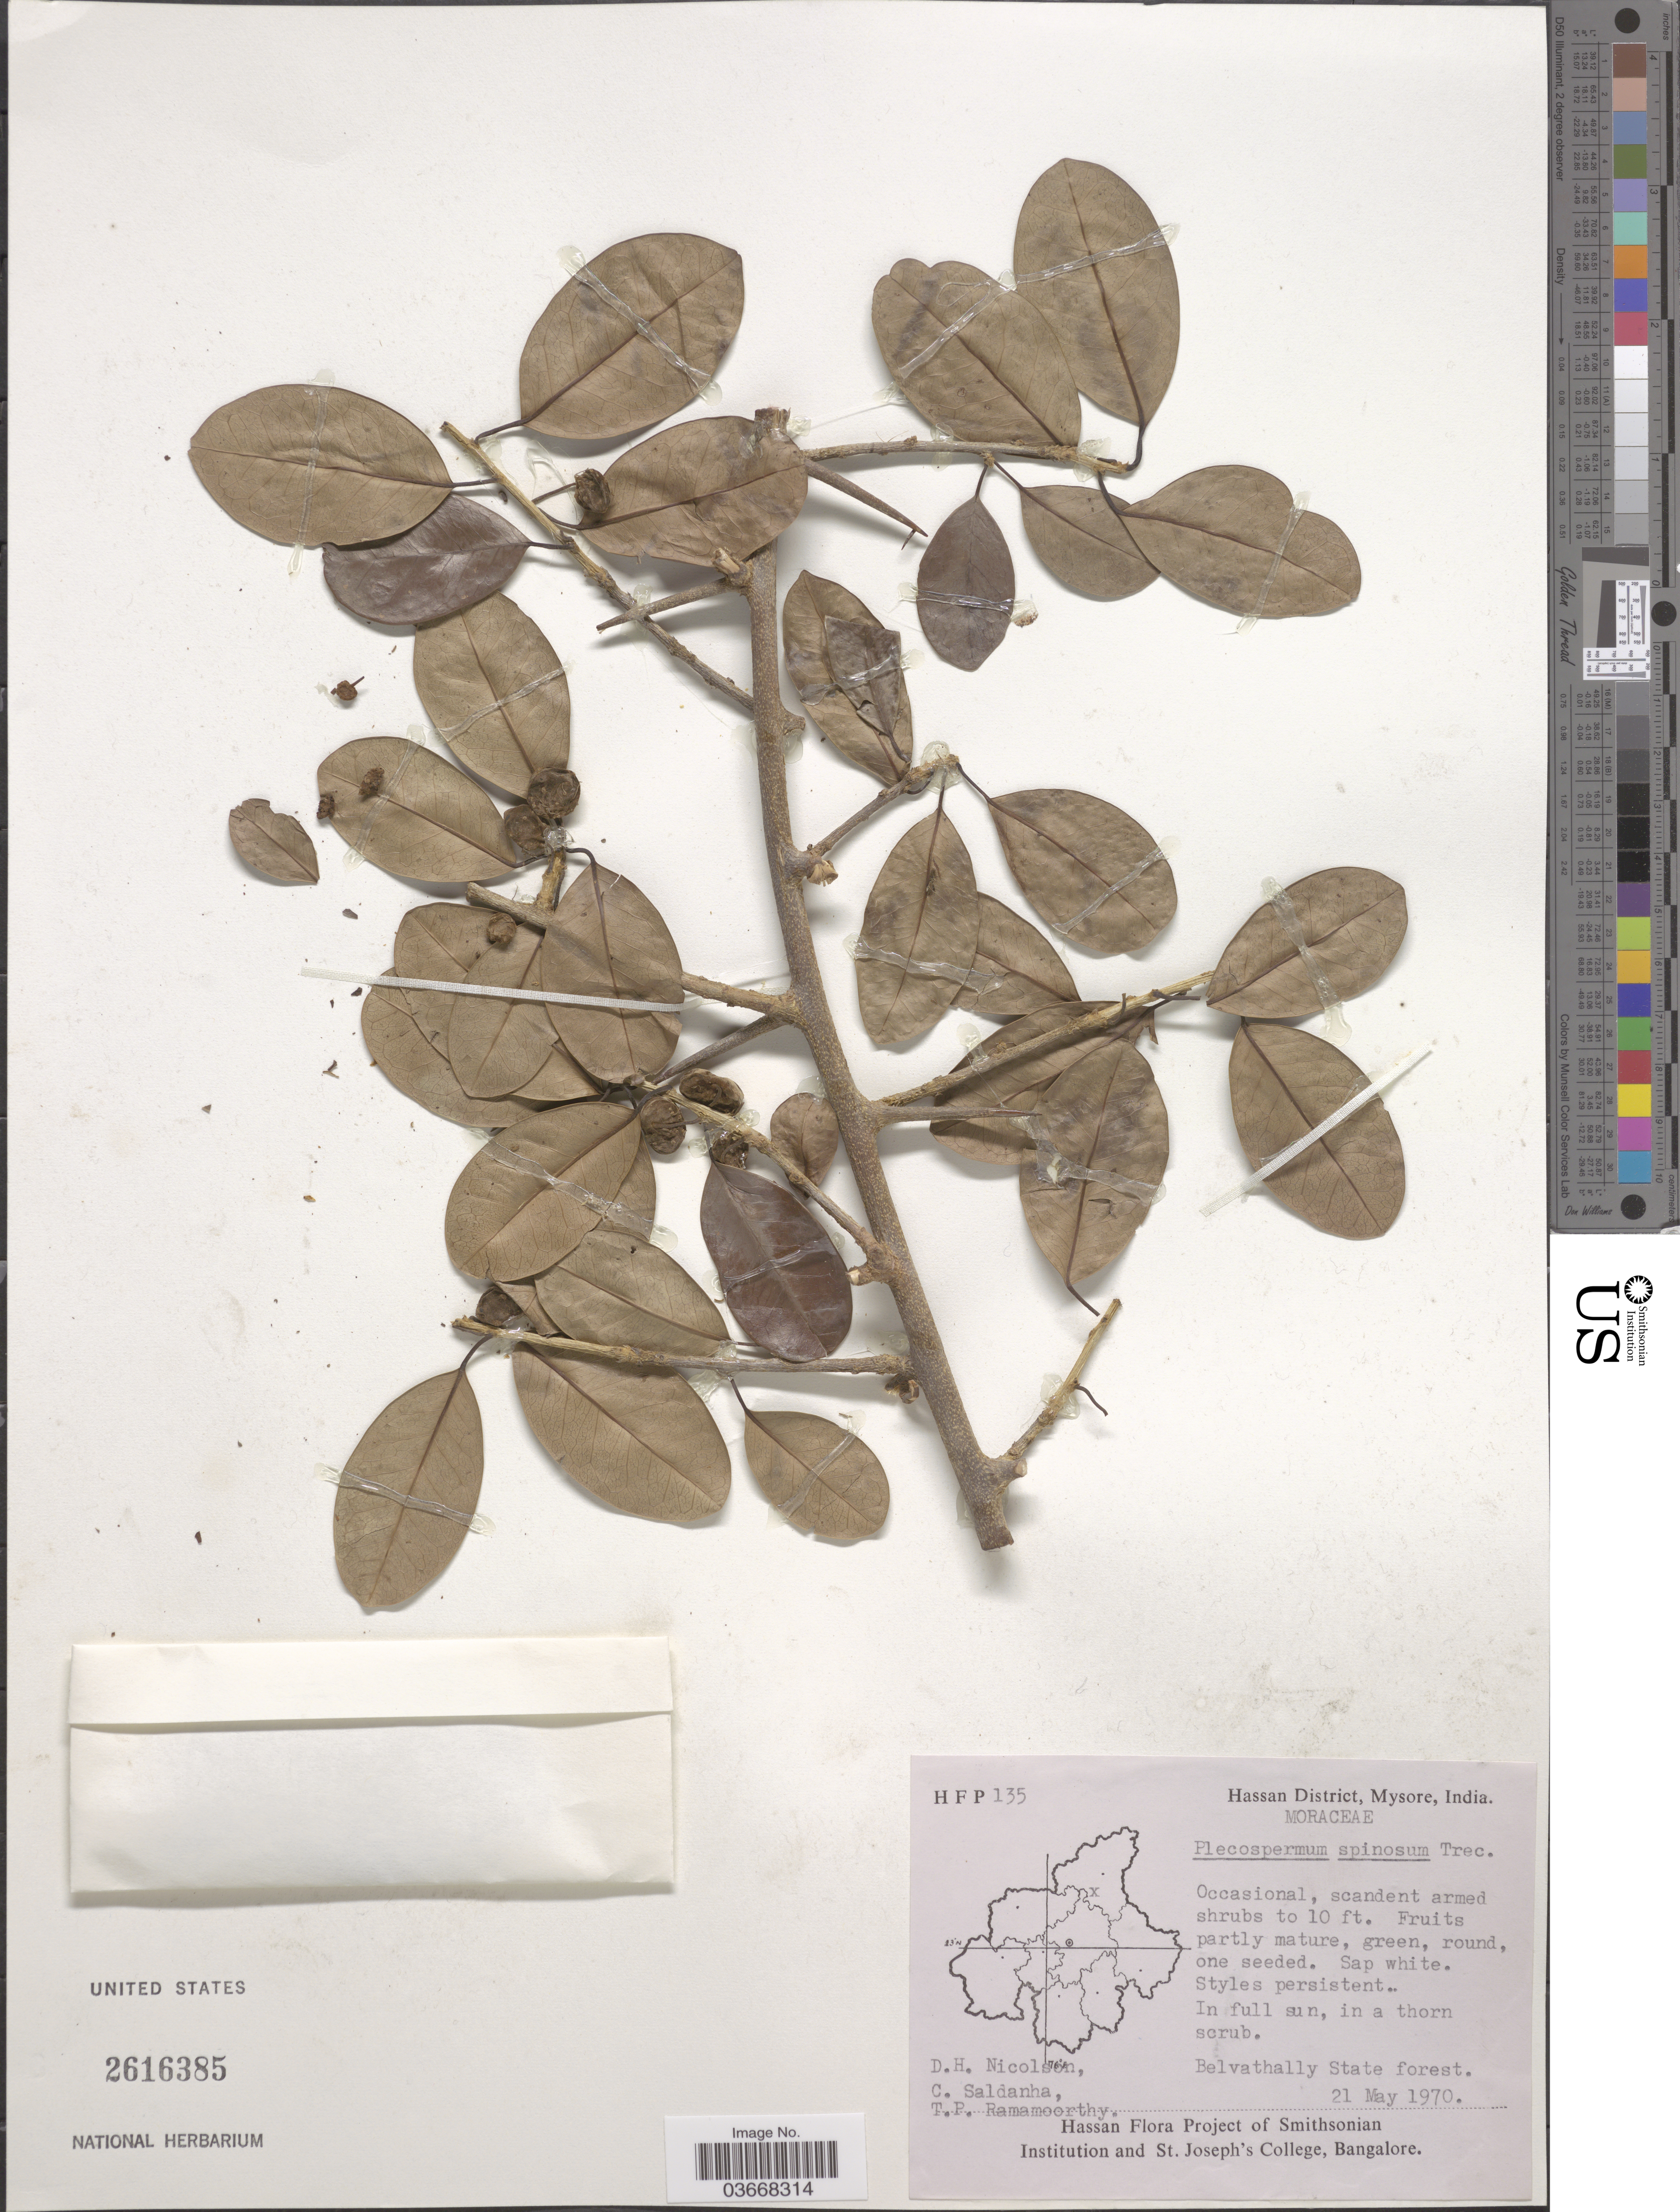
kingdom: Plantae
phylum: Tracheophyta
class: Magnoliopsida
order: Rosales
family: Moraceae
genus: Maclura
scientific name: Maclura spinosa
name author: (Willd.) C.C. Berg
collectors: D. H. Nicolson, C. Saldanha & T. P. Ramamoorthy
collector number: HFP135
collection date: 1970-05-21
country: India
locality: Hassan District, Mysore. Belvathally State forest.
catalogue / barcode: US 2616385